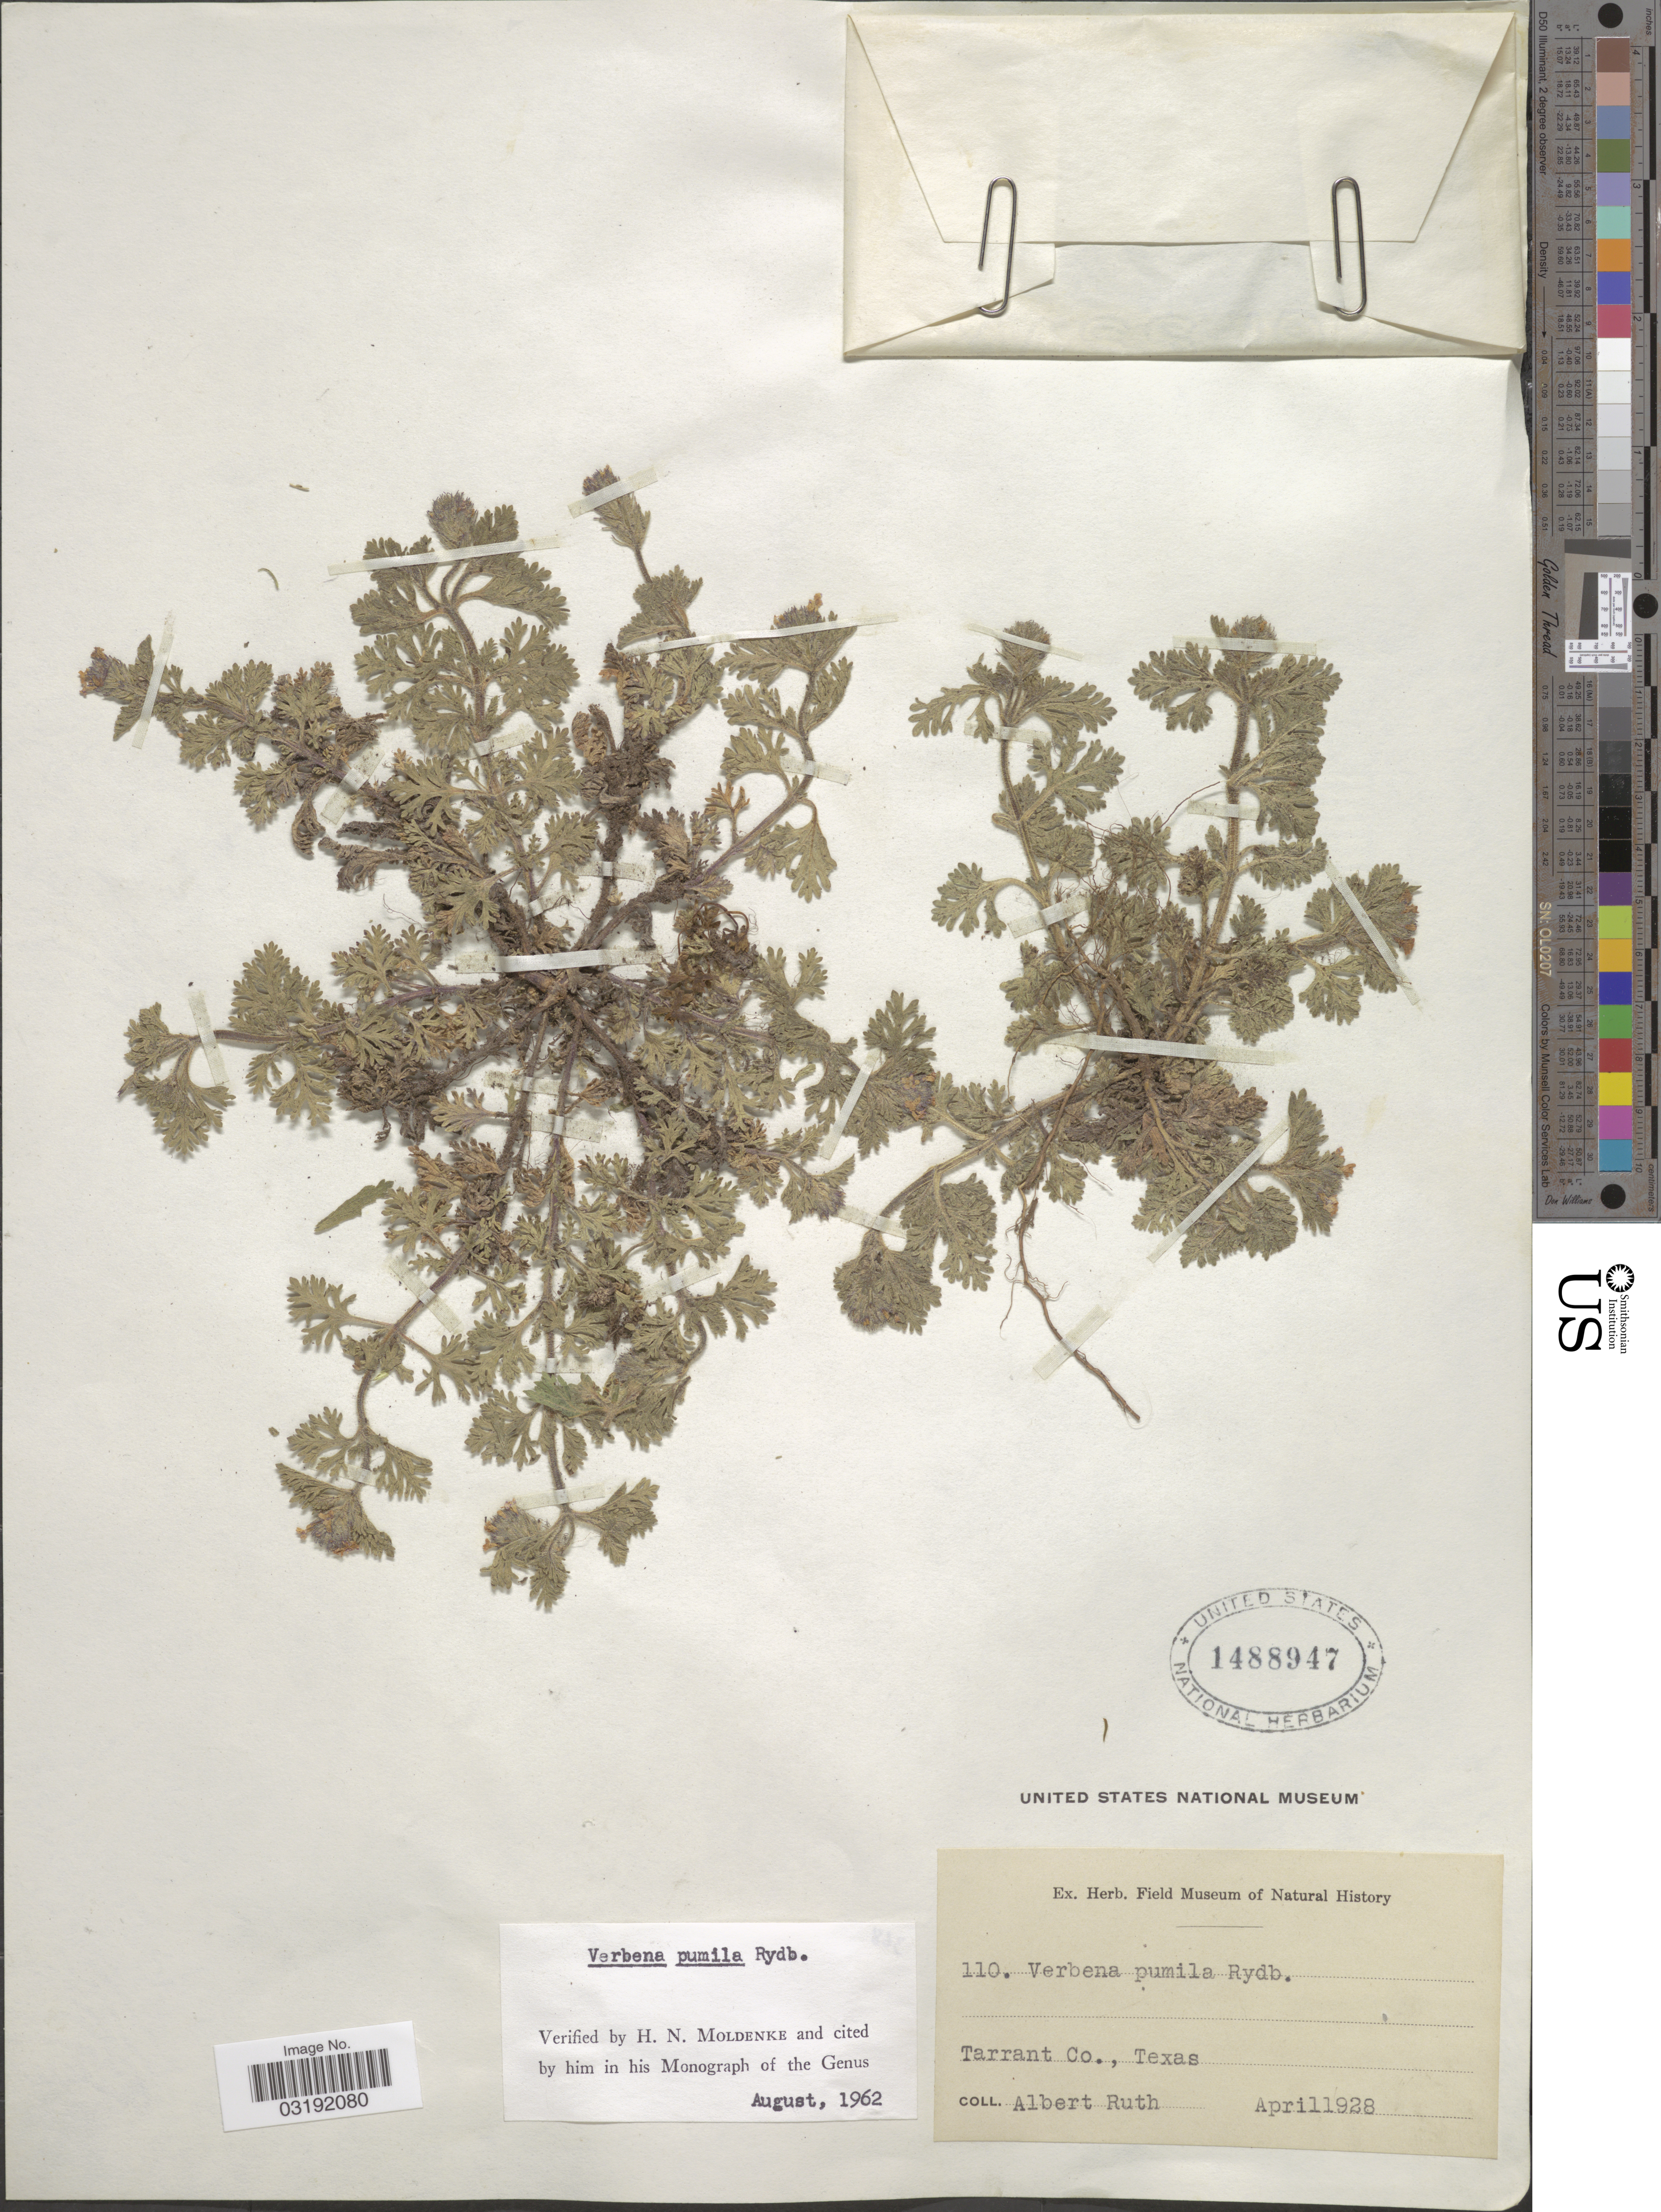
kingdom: Plantae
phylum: Tracheophyta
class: Magnoliopsida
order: Lamiales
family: Verbenaceae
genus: Verbena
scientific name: Verbena pumila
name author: Rydb.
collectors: A. Ruth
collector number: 110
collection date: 1928-04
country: United States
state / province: Texas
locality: Tarrant Co.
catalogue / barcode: US 1488947